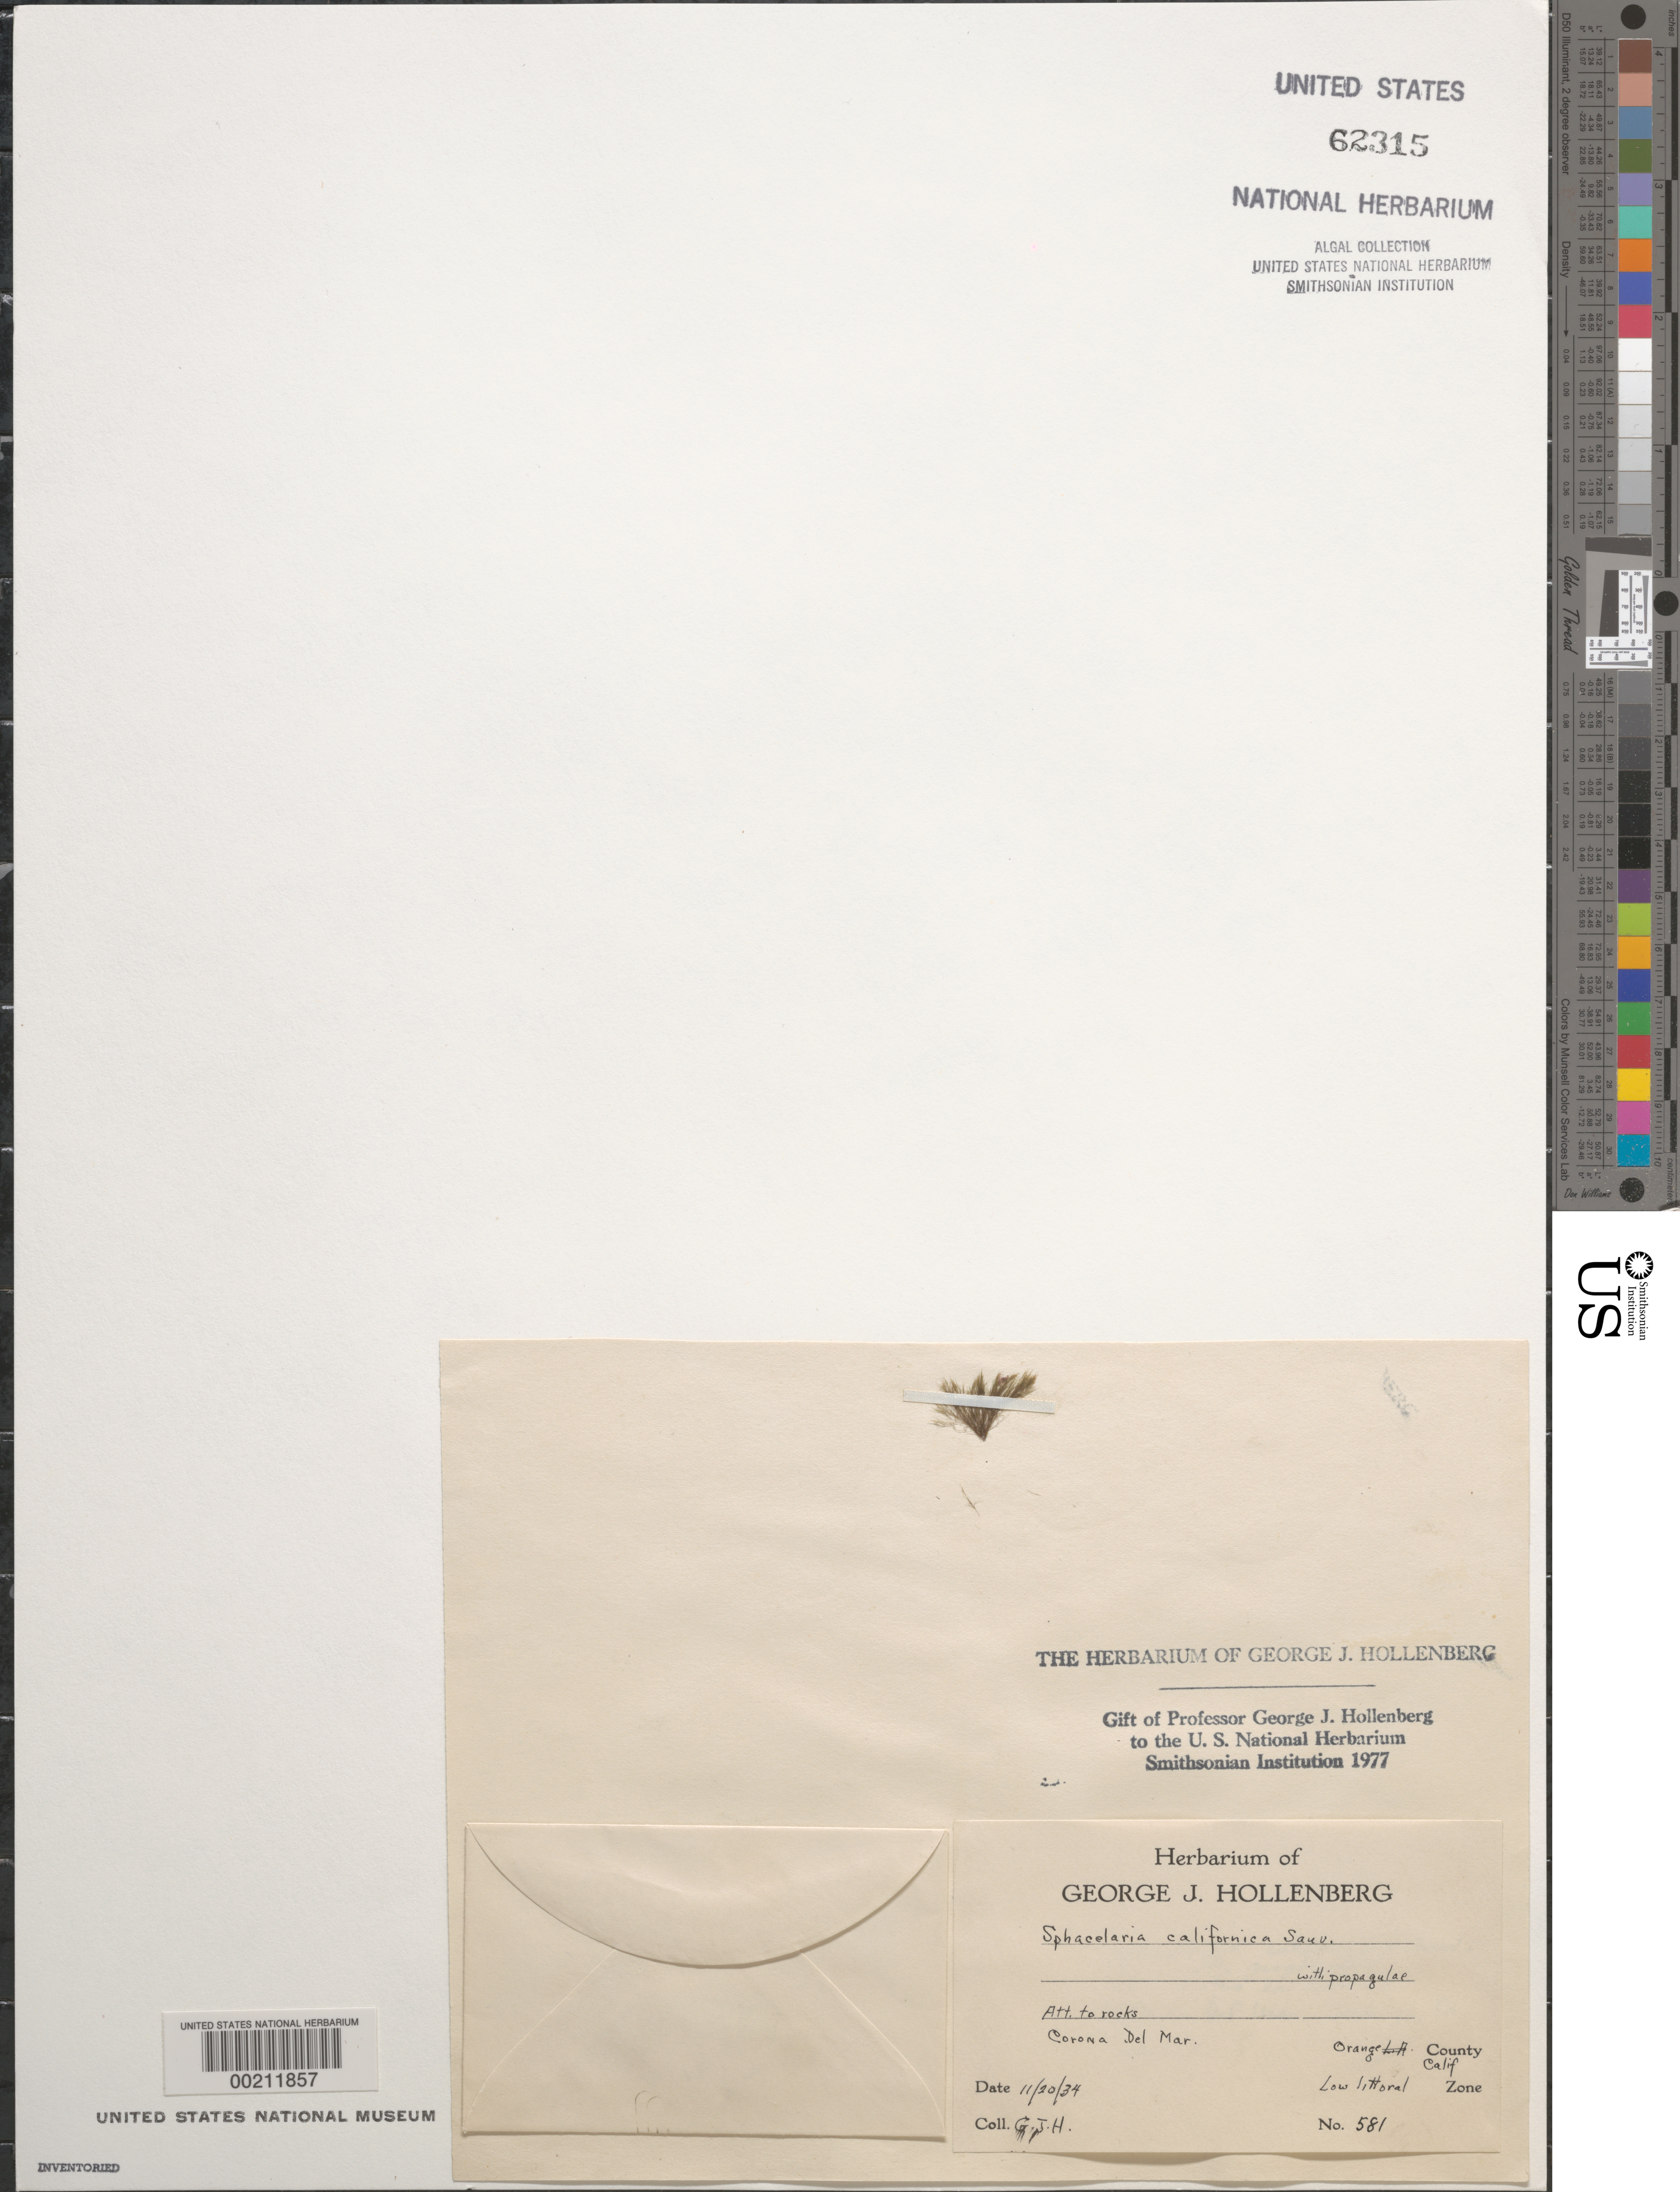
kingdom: Chromista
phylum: Ochrophyta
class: Phaeophyceae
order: Sphacelariales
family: Sphacelariaceae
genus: Sphacelaria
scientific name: Sphacelaria californica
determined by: Hollenberg, George J.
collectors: G. Hollenberg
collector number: GJH 581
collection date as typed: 20 Nov 1934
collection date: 1934-11-20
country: United States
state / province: California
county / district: Orange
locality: Corona del Mar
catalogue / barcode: US 62315